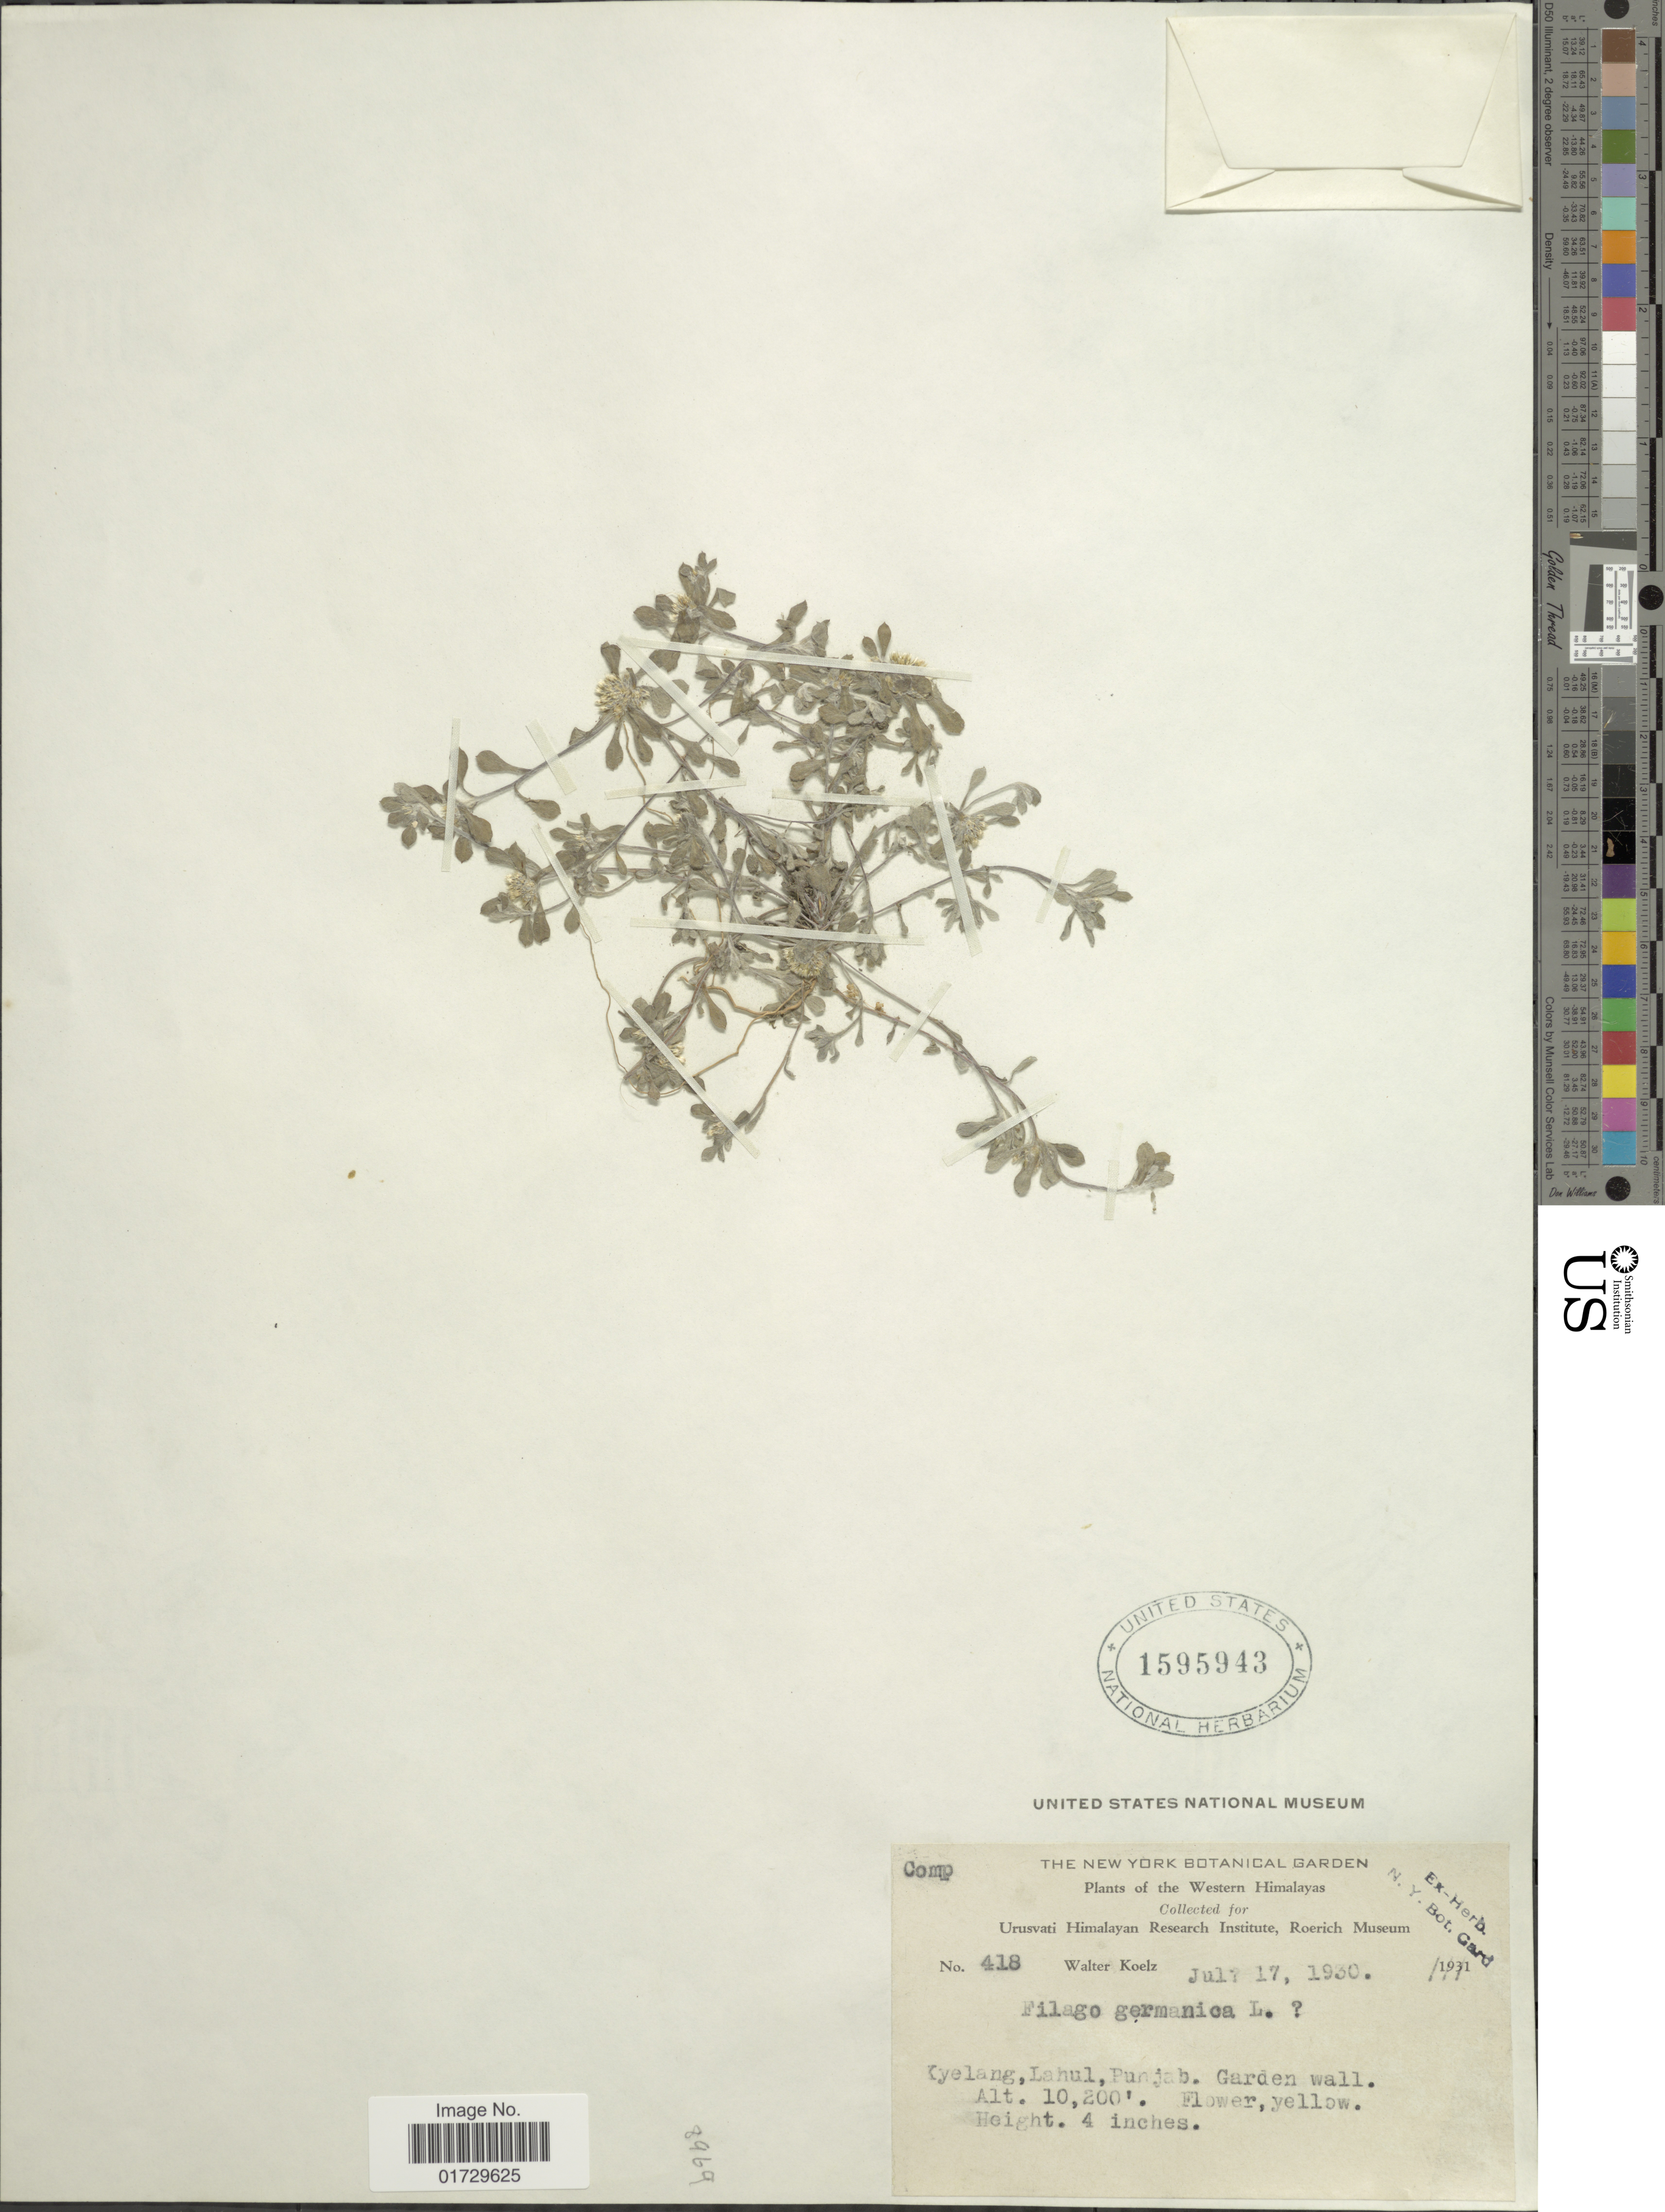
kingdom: Plantae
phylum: Tracheophyta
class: Magnoliopsida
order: Asterales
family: Asteraceae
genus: Filago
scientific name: Filago germanica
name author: (L.) Huds.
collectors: W. N. Koelz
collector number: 418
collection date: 1930-07-17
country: India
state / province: Punjab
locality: Western Himalayas, Kyelang, Lahul, Garden Wall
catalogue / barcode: US 1595943